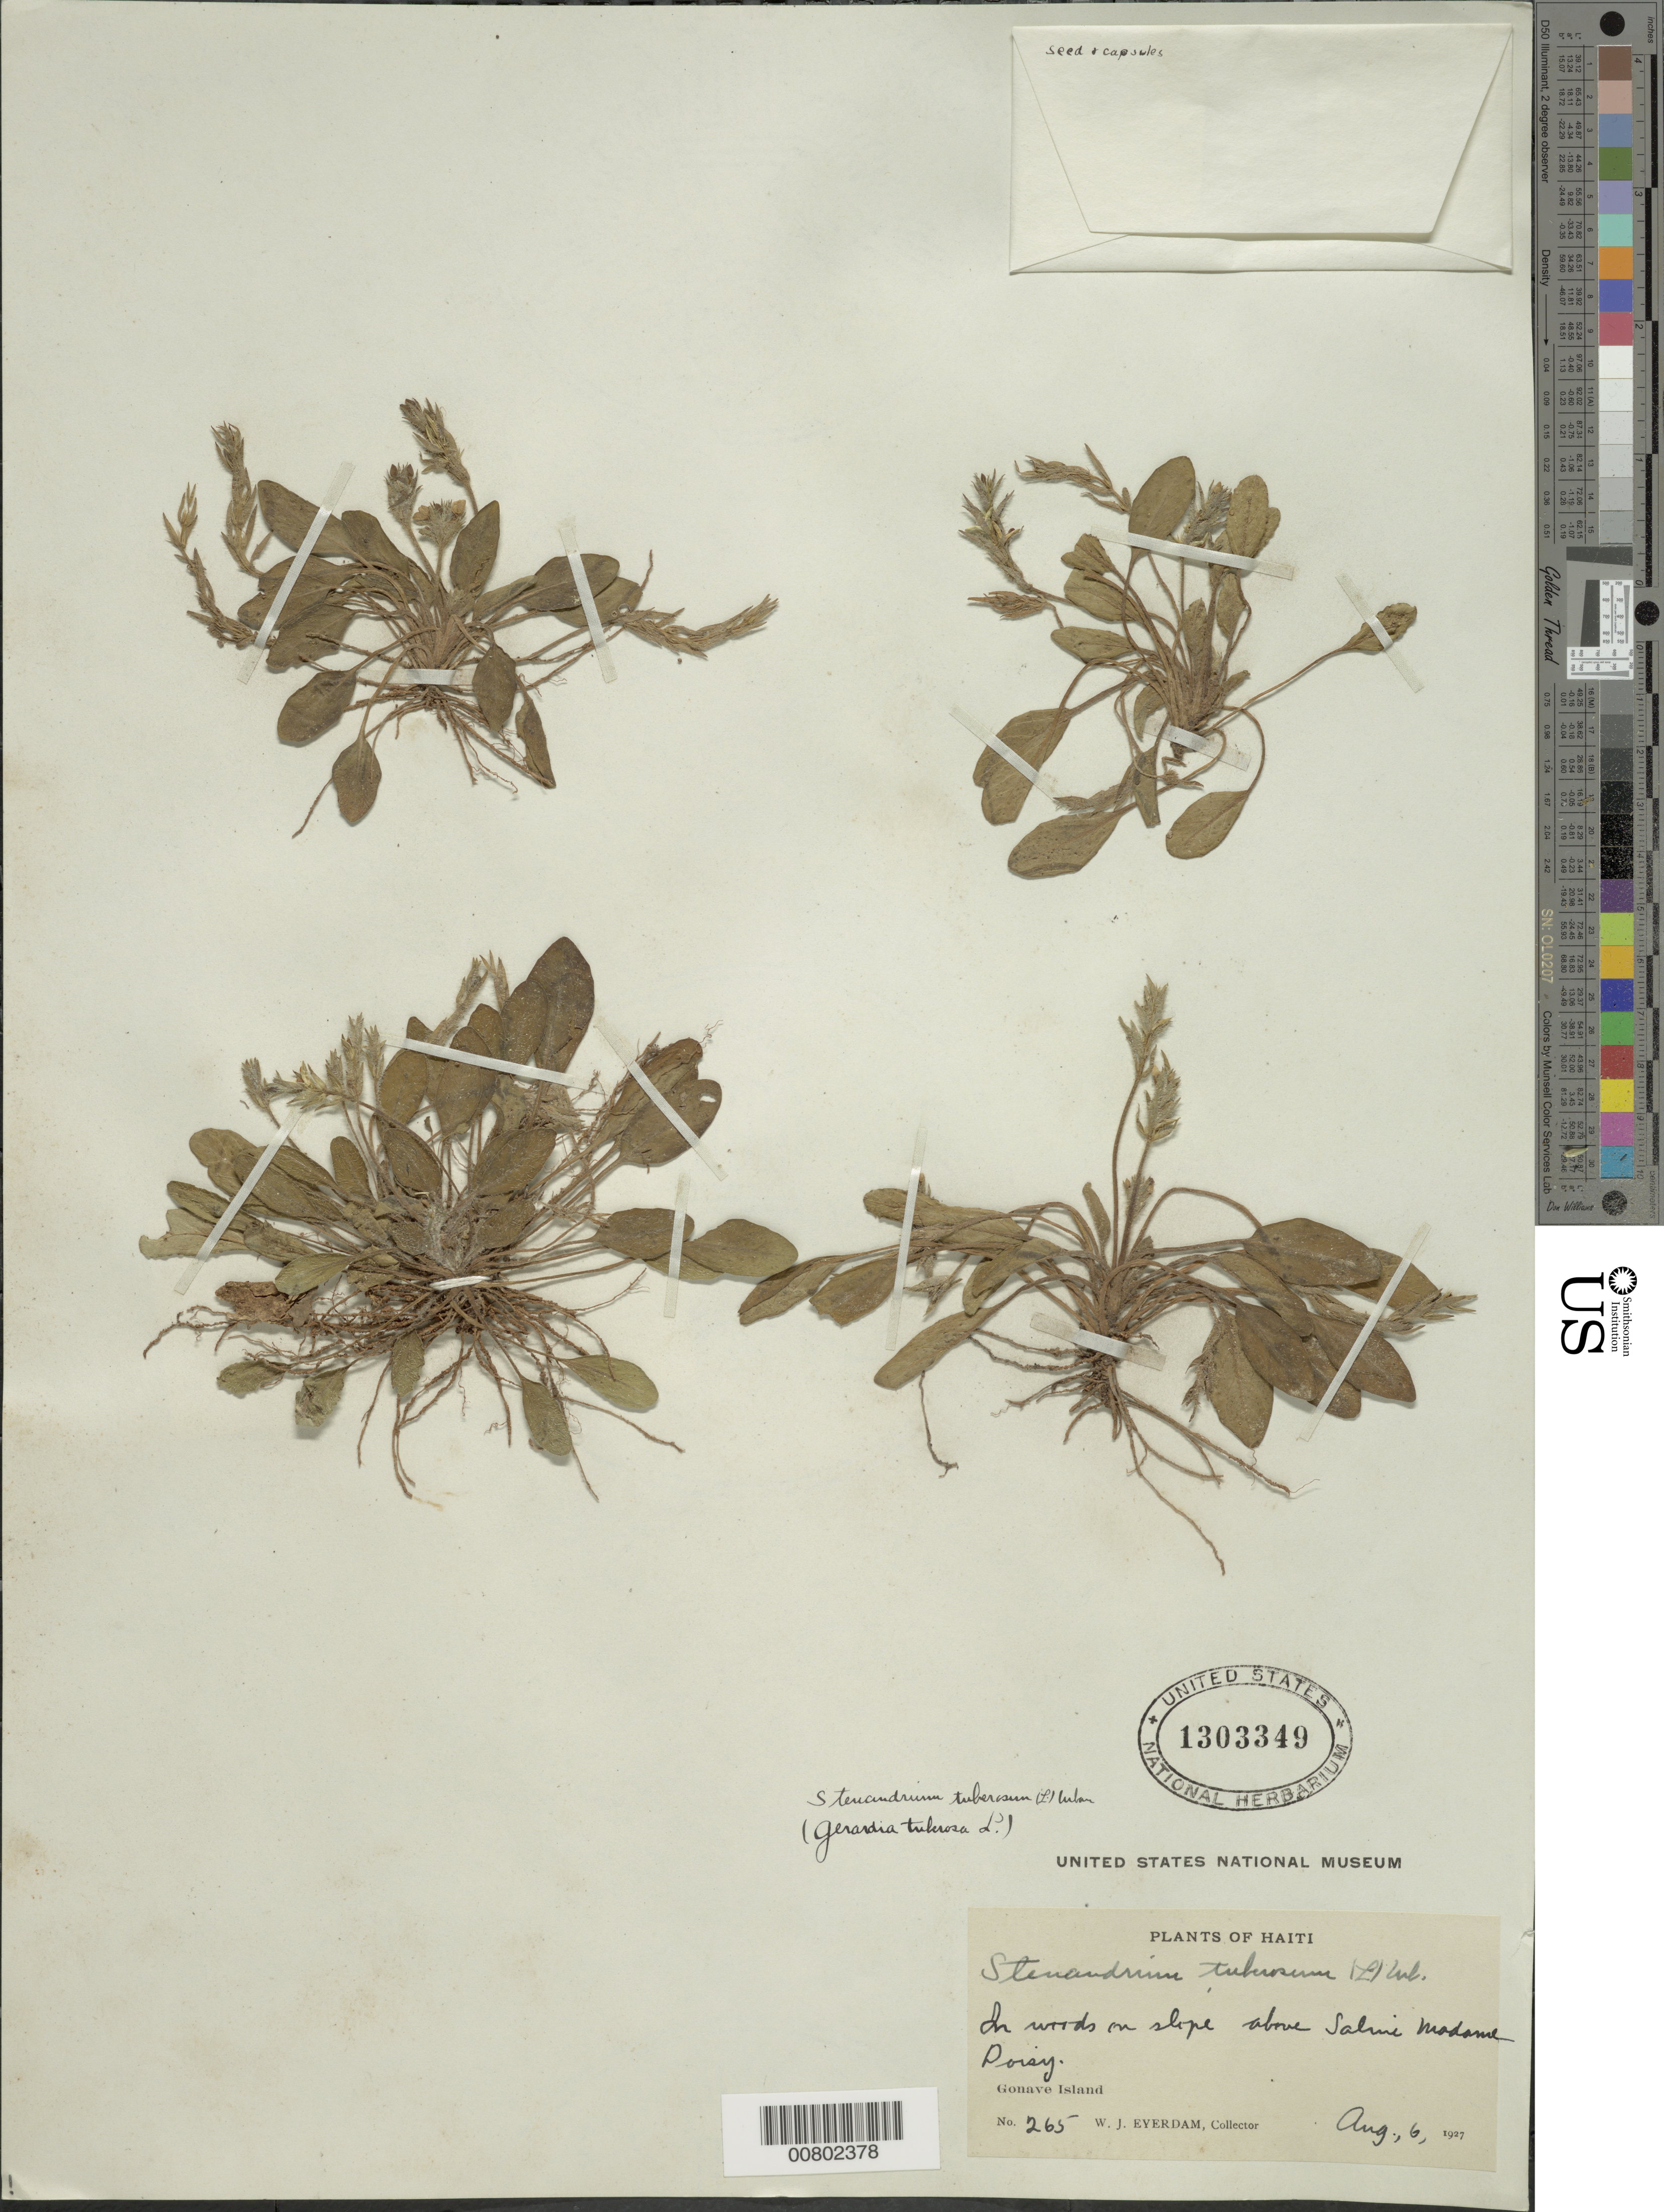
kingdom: Plantae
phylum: Tracheophyta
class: Magnoliopsida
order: Lamiales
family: Acanthaceae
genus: Stenandrium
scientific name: Stenandrium tuberosum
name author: (L.) Urb.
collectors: W. J. Eyerdam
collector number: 265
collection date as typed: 06 Aug 1927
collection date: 1927-08-06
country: Haiti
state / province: Ouest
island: Île de la Gonâve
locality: Above Saline Madame Dorsy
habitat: In woods on slope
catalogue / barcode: US 1303349